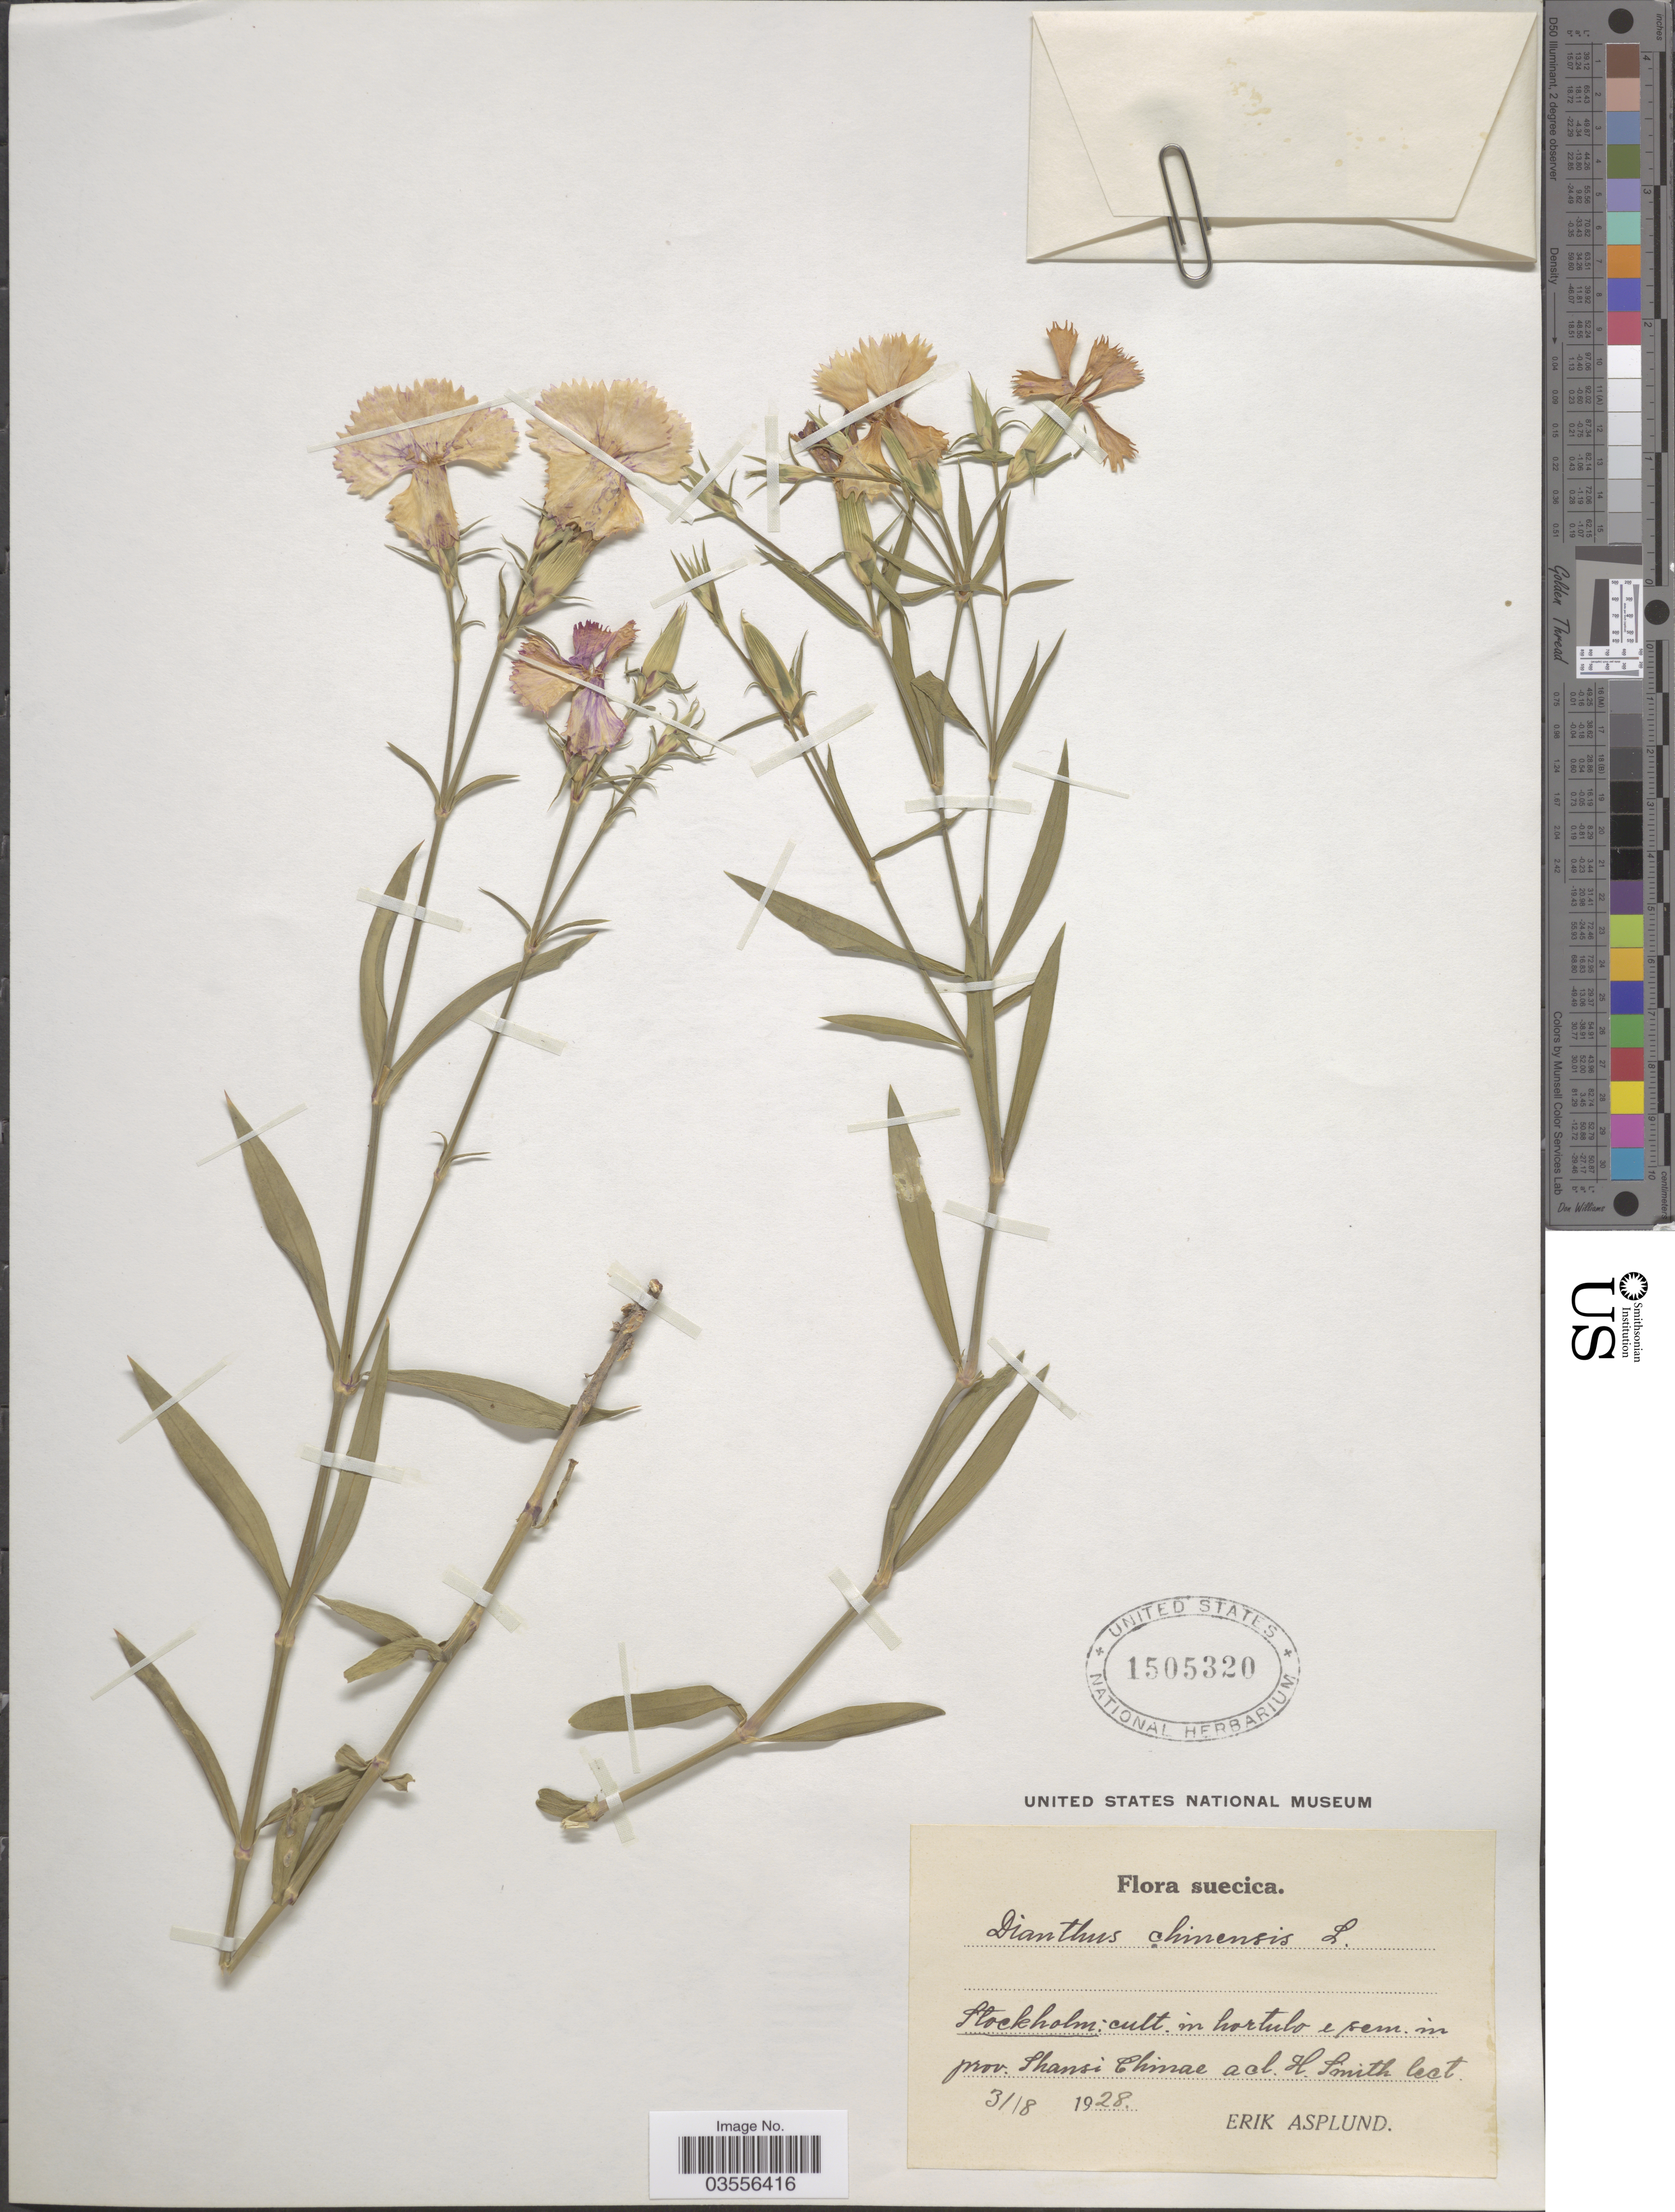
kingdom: Plantae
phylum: Tracheophyta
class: Magnoliopsida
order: Caryophyllales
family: Caryophyllaceae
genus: Dianthus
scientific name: Dianthus chinensis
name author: L.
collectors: E. Asplund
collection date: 1928-08-31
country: China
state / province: Shanxi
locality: Hortulo e sem. in prov. Shansi Chinae.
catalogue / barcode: US 1505320